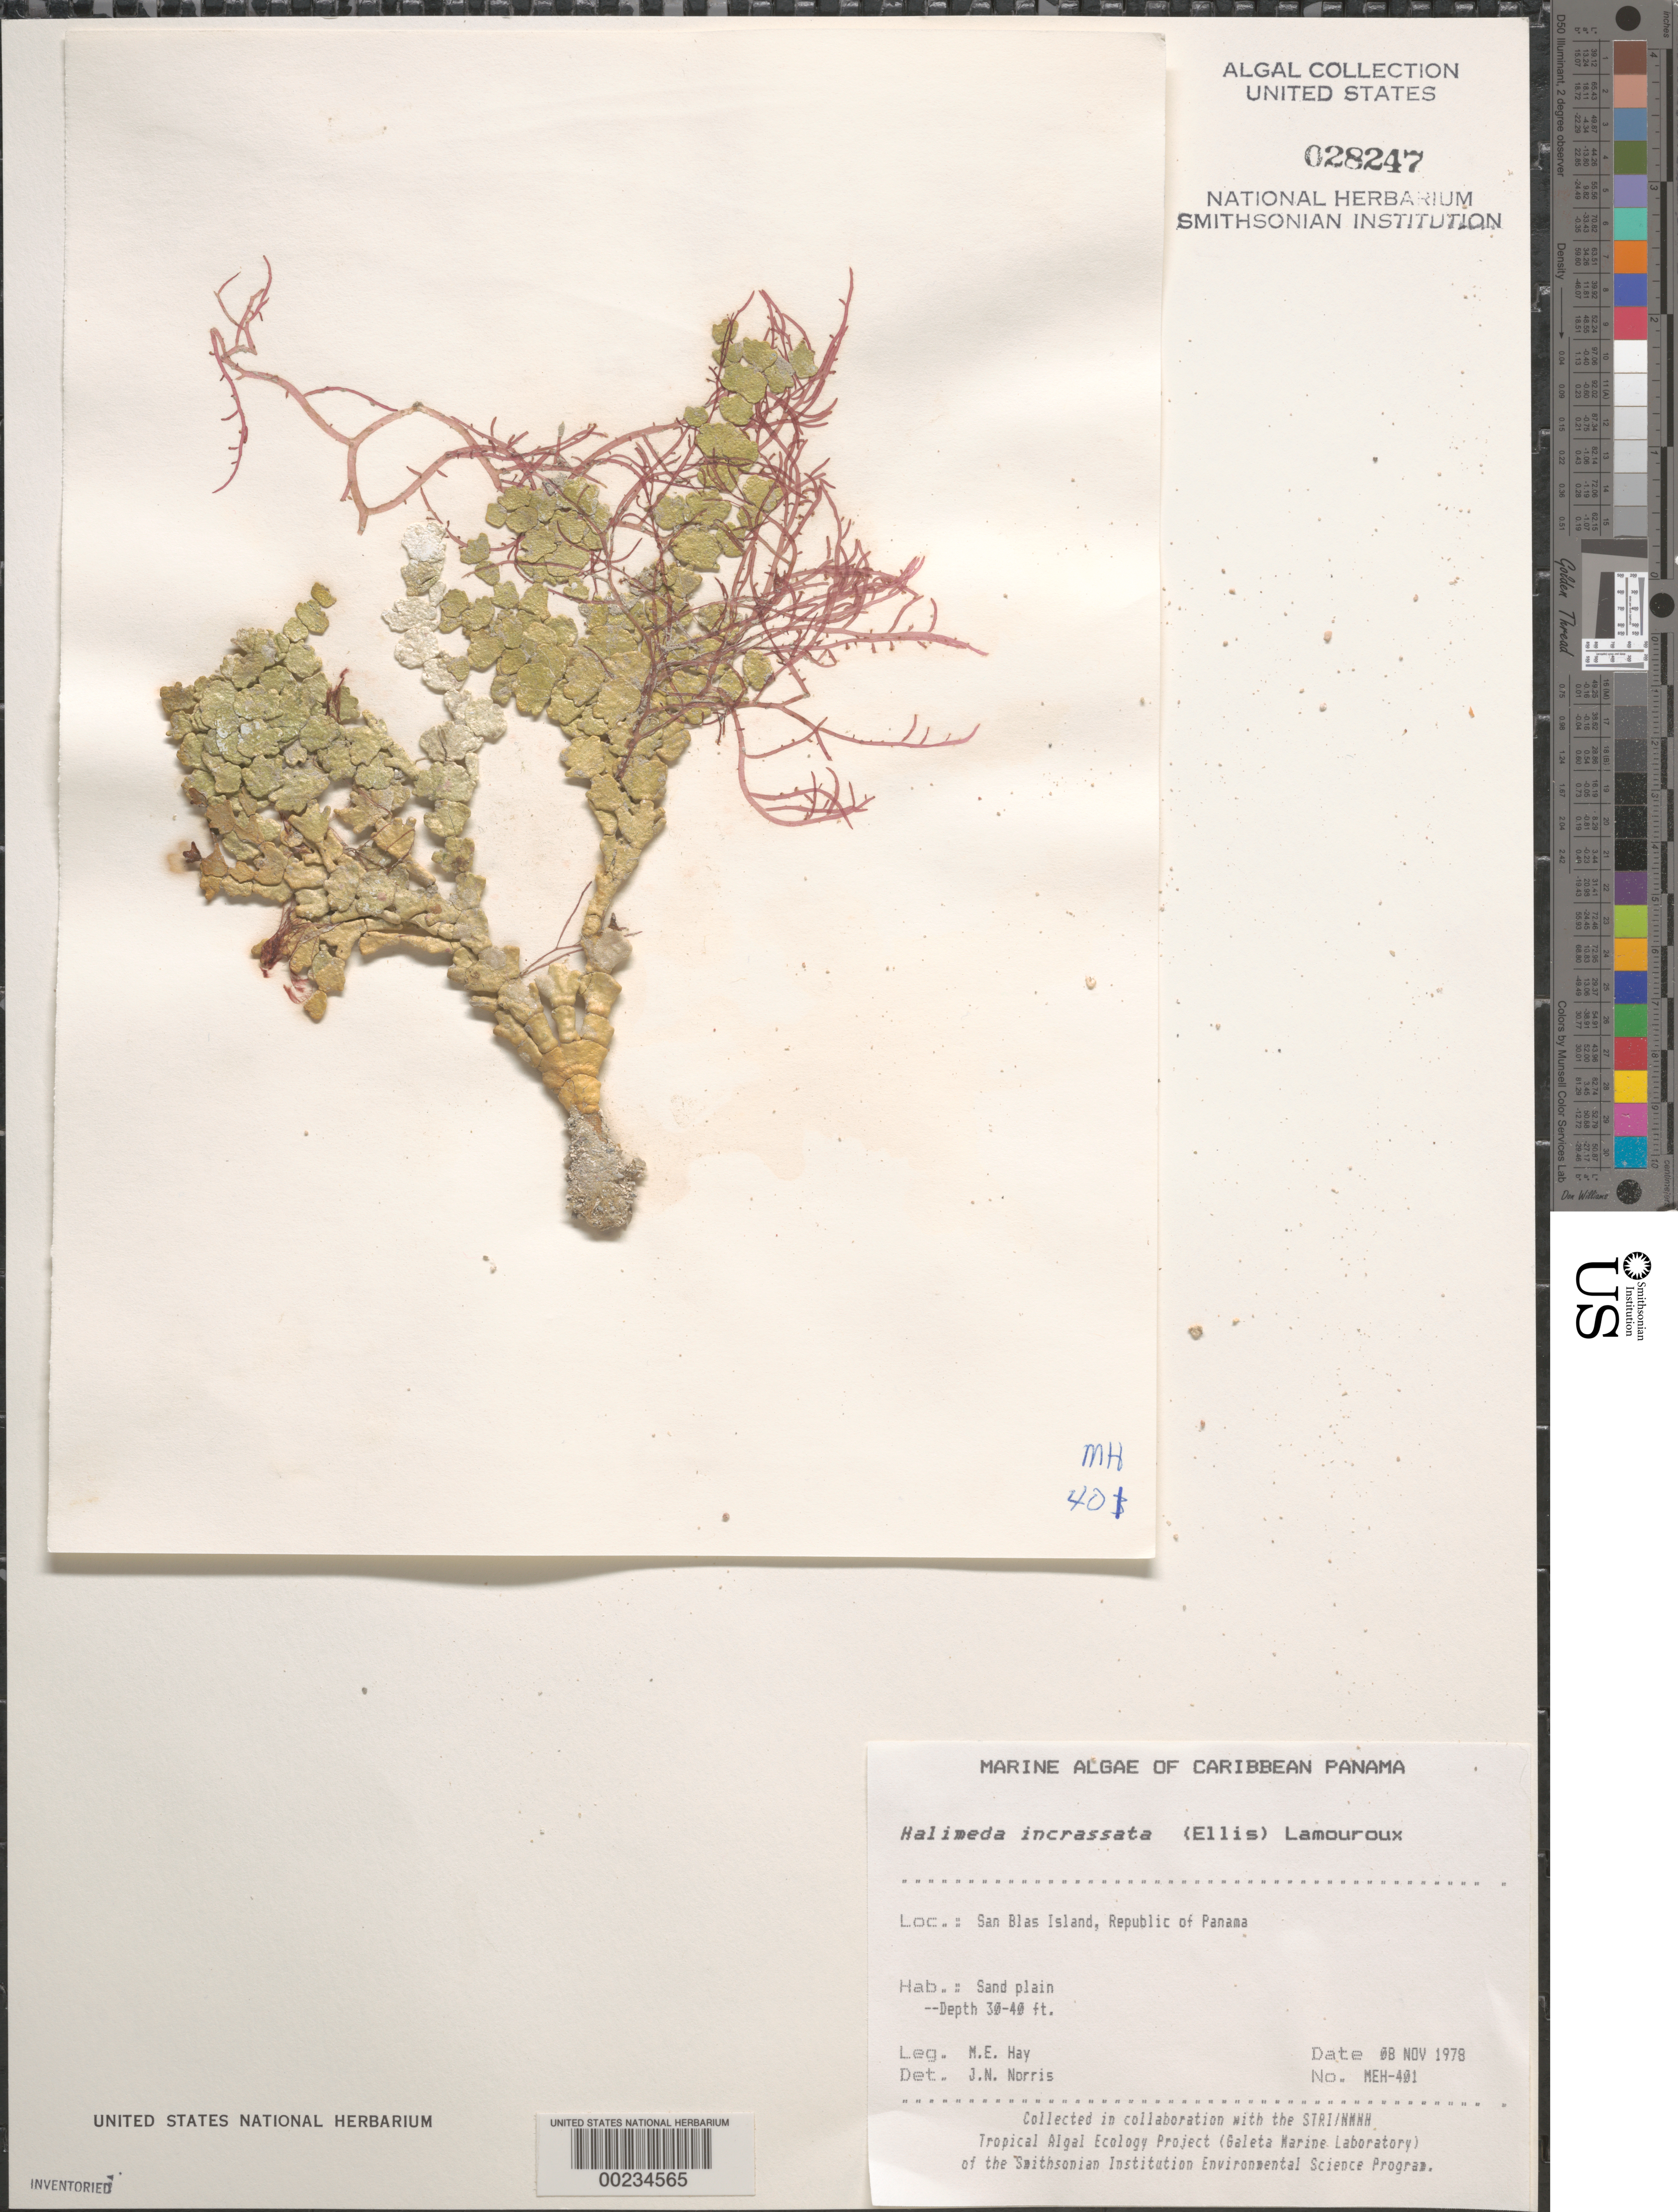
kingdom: Plantae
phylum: Chlorophyta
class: Ulvophyceae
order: Bryopsidales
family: Halimedaceae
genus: Halimeda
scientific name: Halimeda incrassata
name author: (J. Ellis) J.V.Lamouroux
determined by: Norris, James N.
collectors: M. E. Hay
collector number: MEH-401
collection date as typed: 08 Nov 1978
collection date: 1978-11-08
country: Panama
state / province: Kuna Yala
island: San Blas Island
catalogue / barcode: US 28247